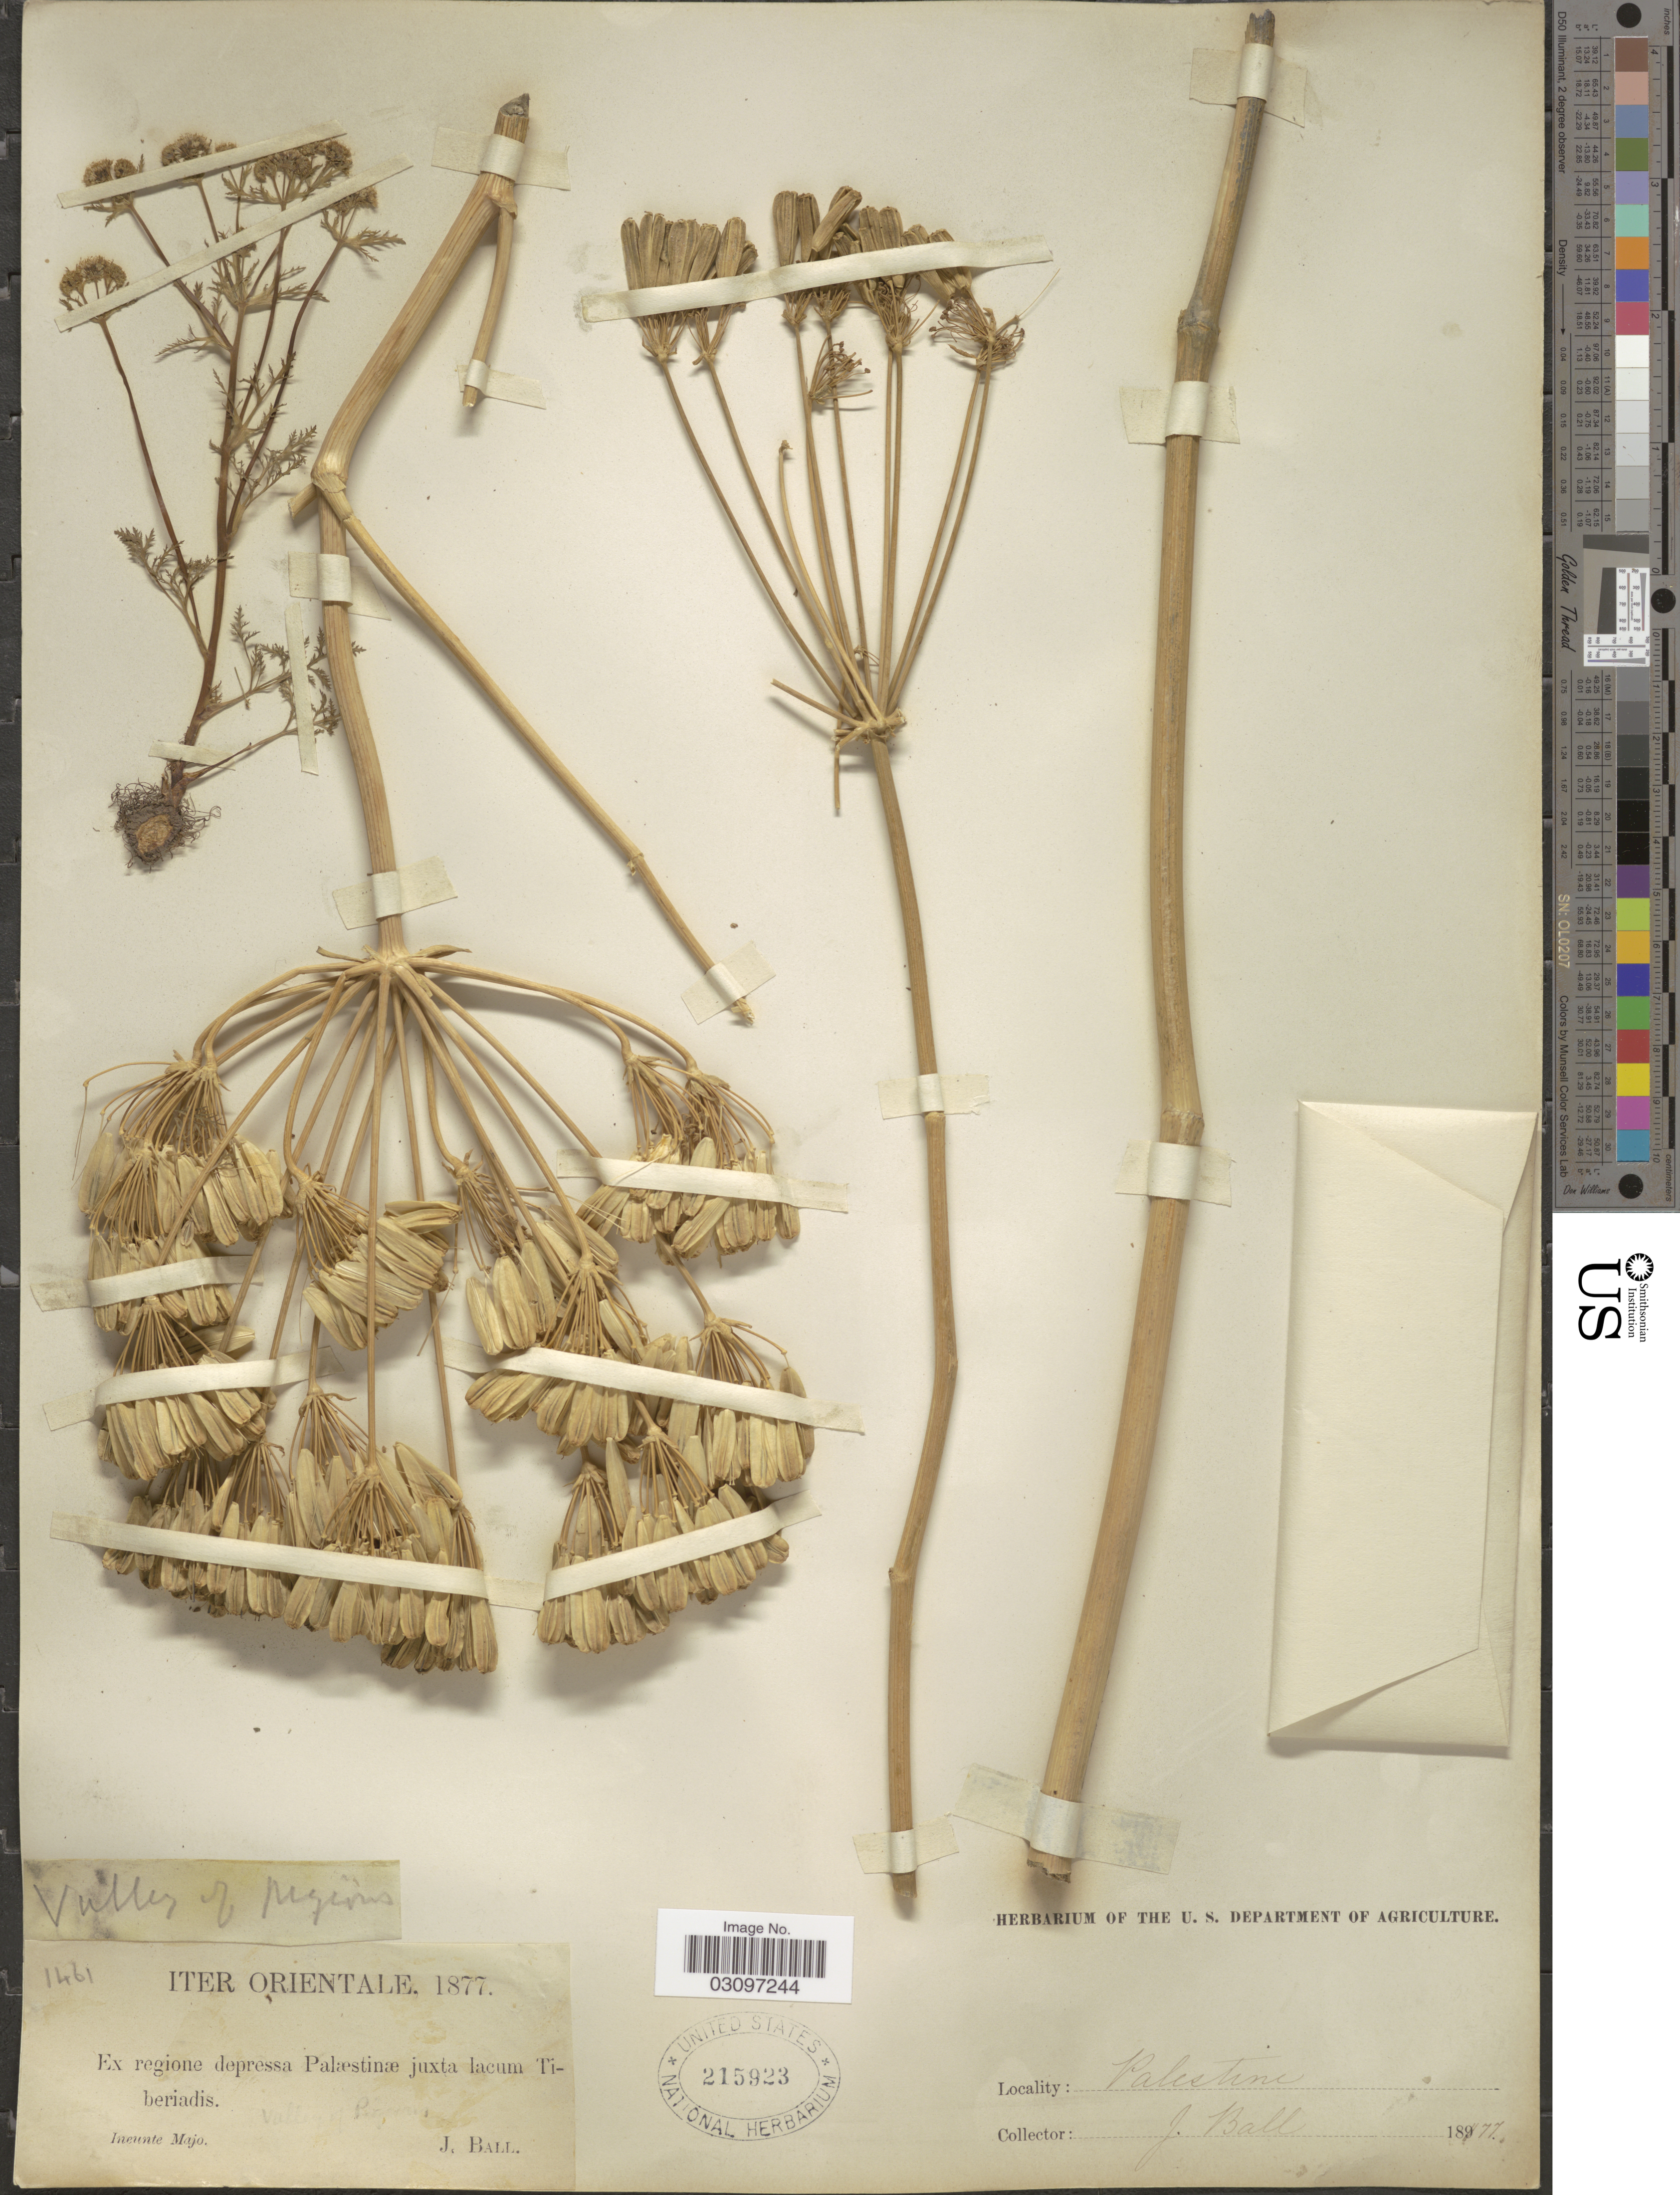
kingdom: Plantae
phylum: Tracheophyta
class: Magnoliopsida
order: Apiales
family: Apiaceae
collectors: J. Ball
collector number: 1461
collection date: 1877-05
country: Israel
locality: Iter Orientale. Ex regione depressa Palæstinæ juxta lacum Tiberiadis. Palestine.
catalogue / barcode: US 215923